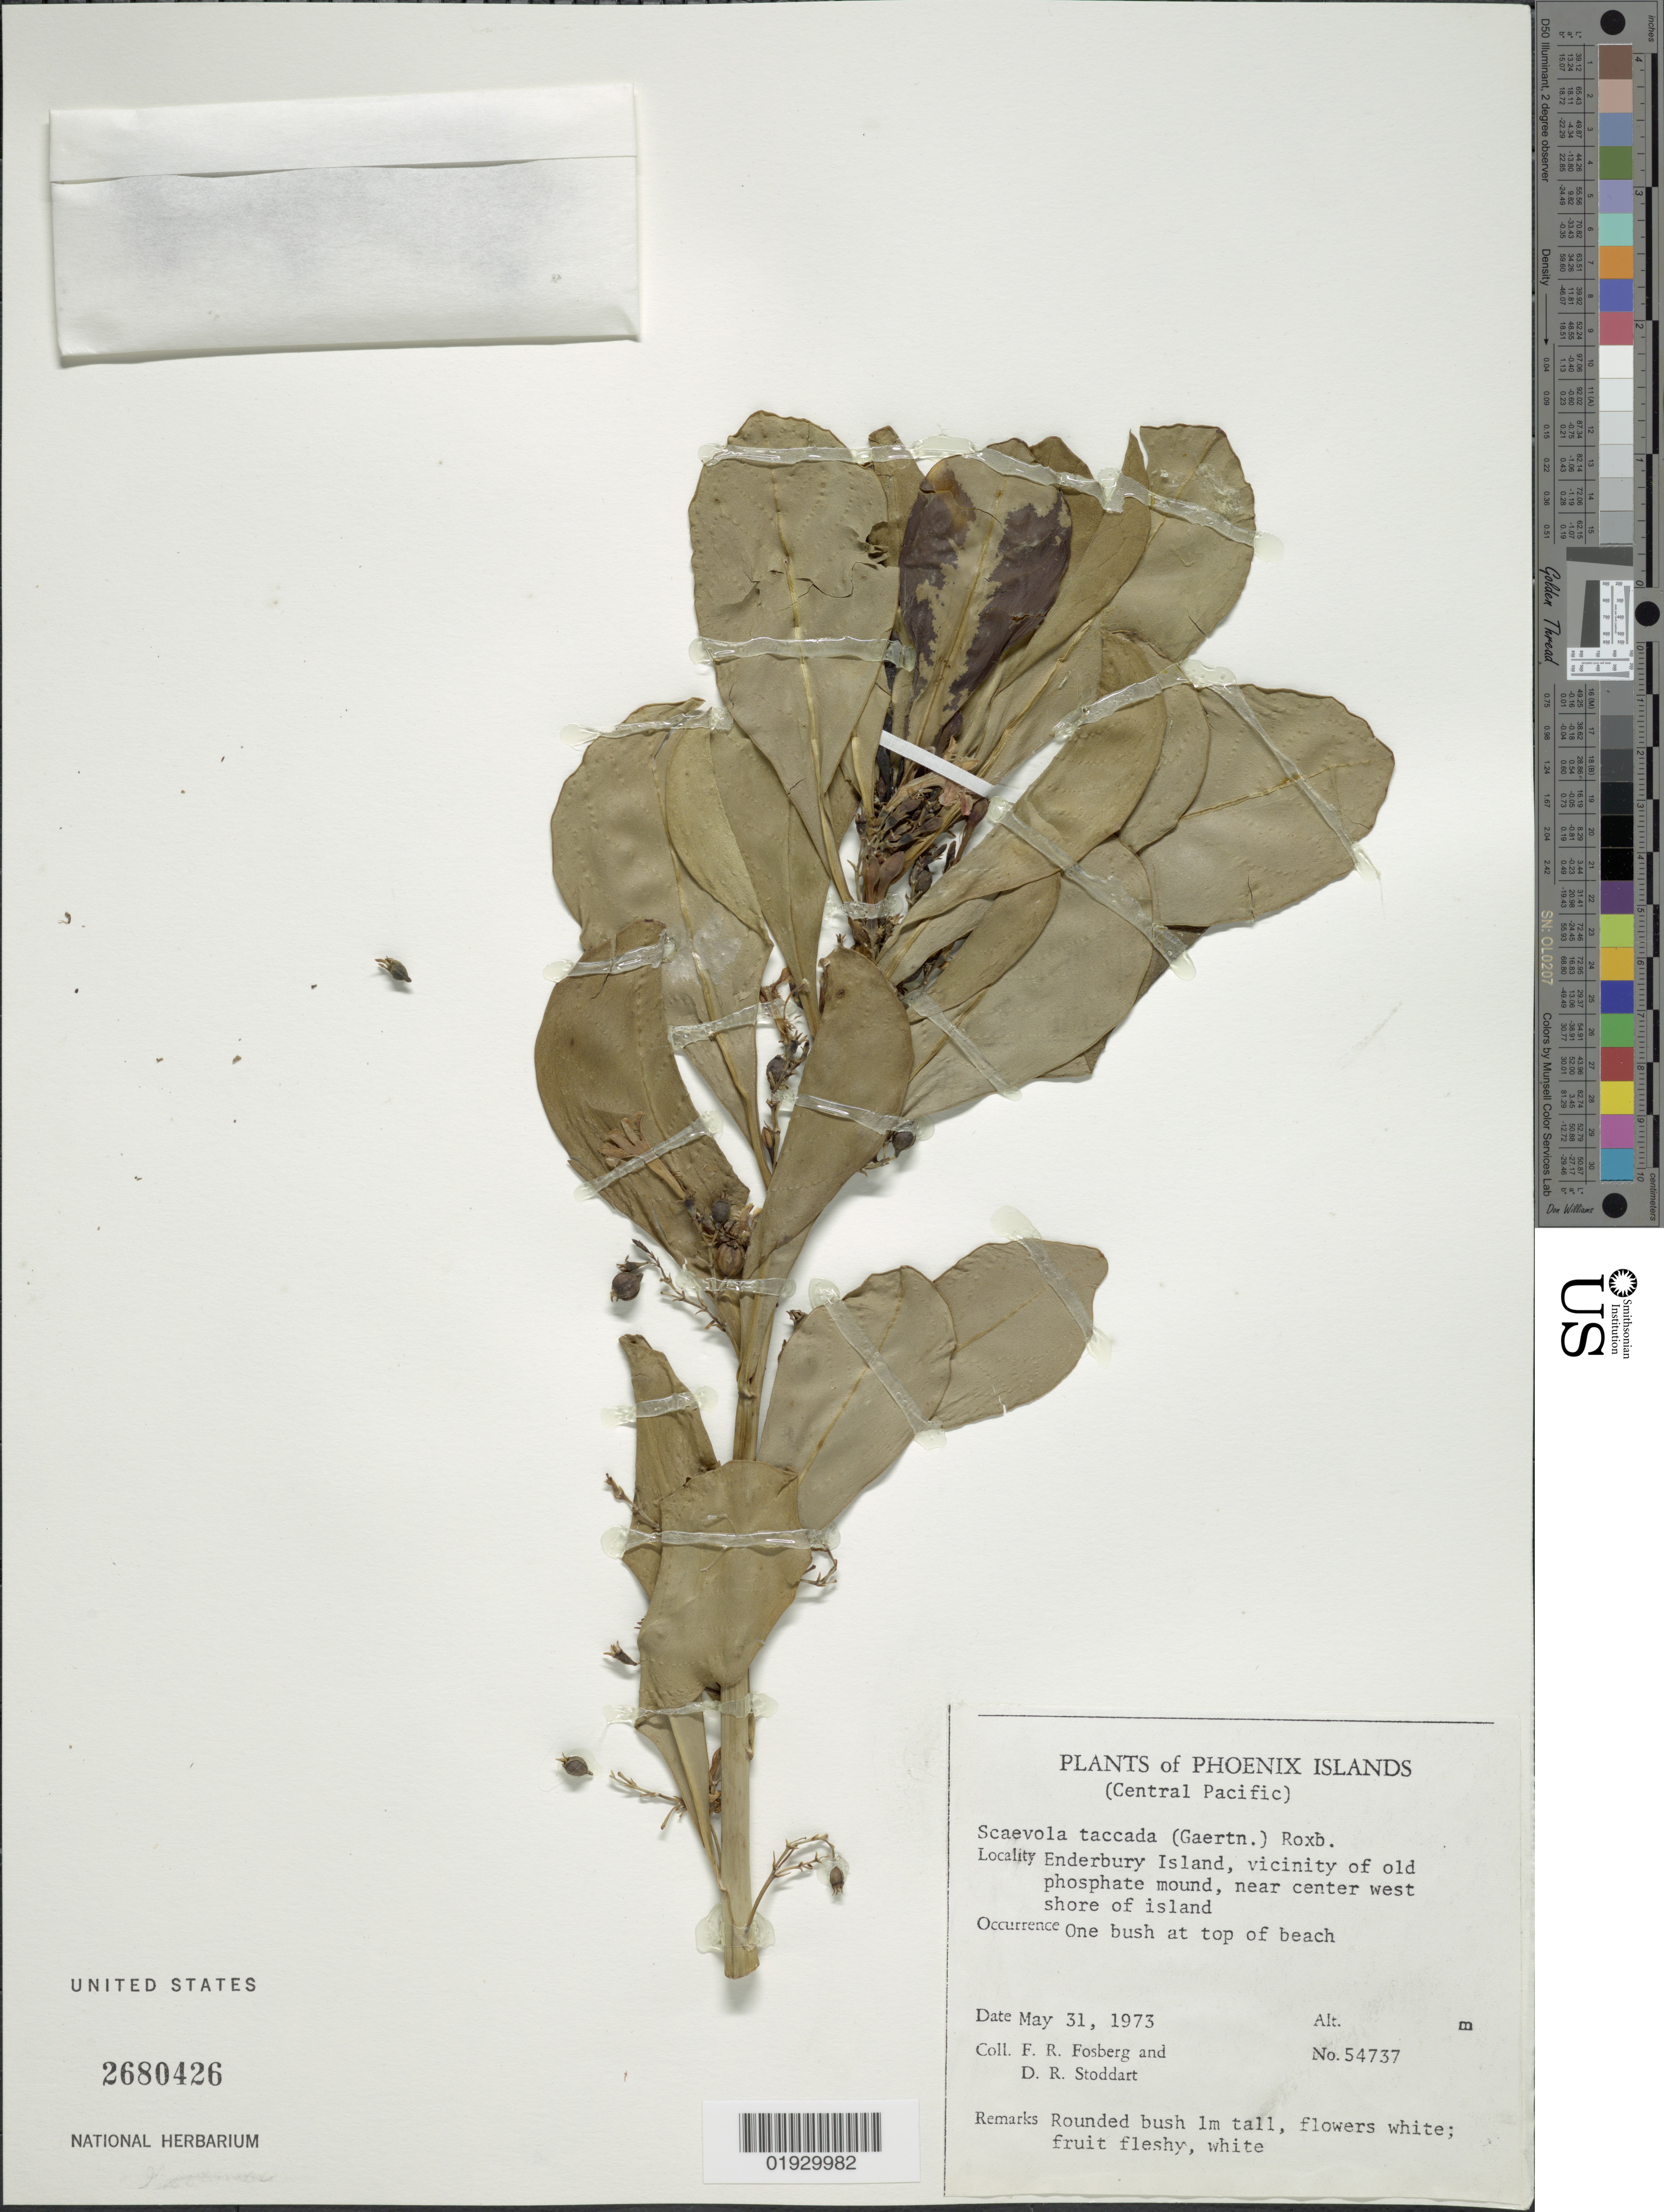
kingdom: Plantae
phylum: Tracheophyta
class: Magnoliopsida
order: Asterales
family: Goodeniaceae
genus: Scaevola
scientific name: Scaevola taccada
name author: (Gaertn.) Roxb.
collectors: F. R. Fosberg & D. R. Stoddart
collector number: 54737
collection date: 1973-05-31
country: Kiribati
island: Enderbury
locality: Phoenix Islands, Central Pacific, Enderbury Island, vicinity of old phosphate mound, near center west shore of island.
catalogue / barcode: US 2680426